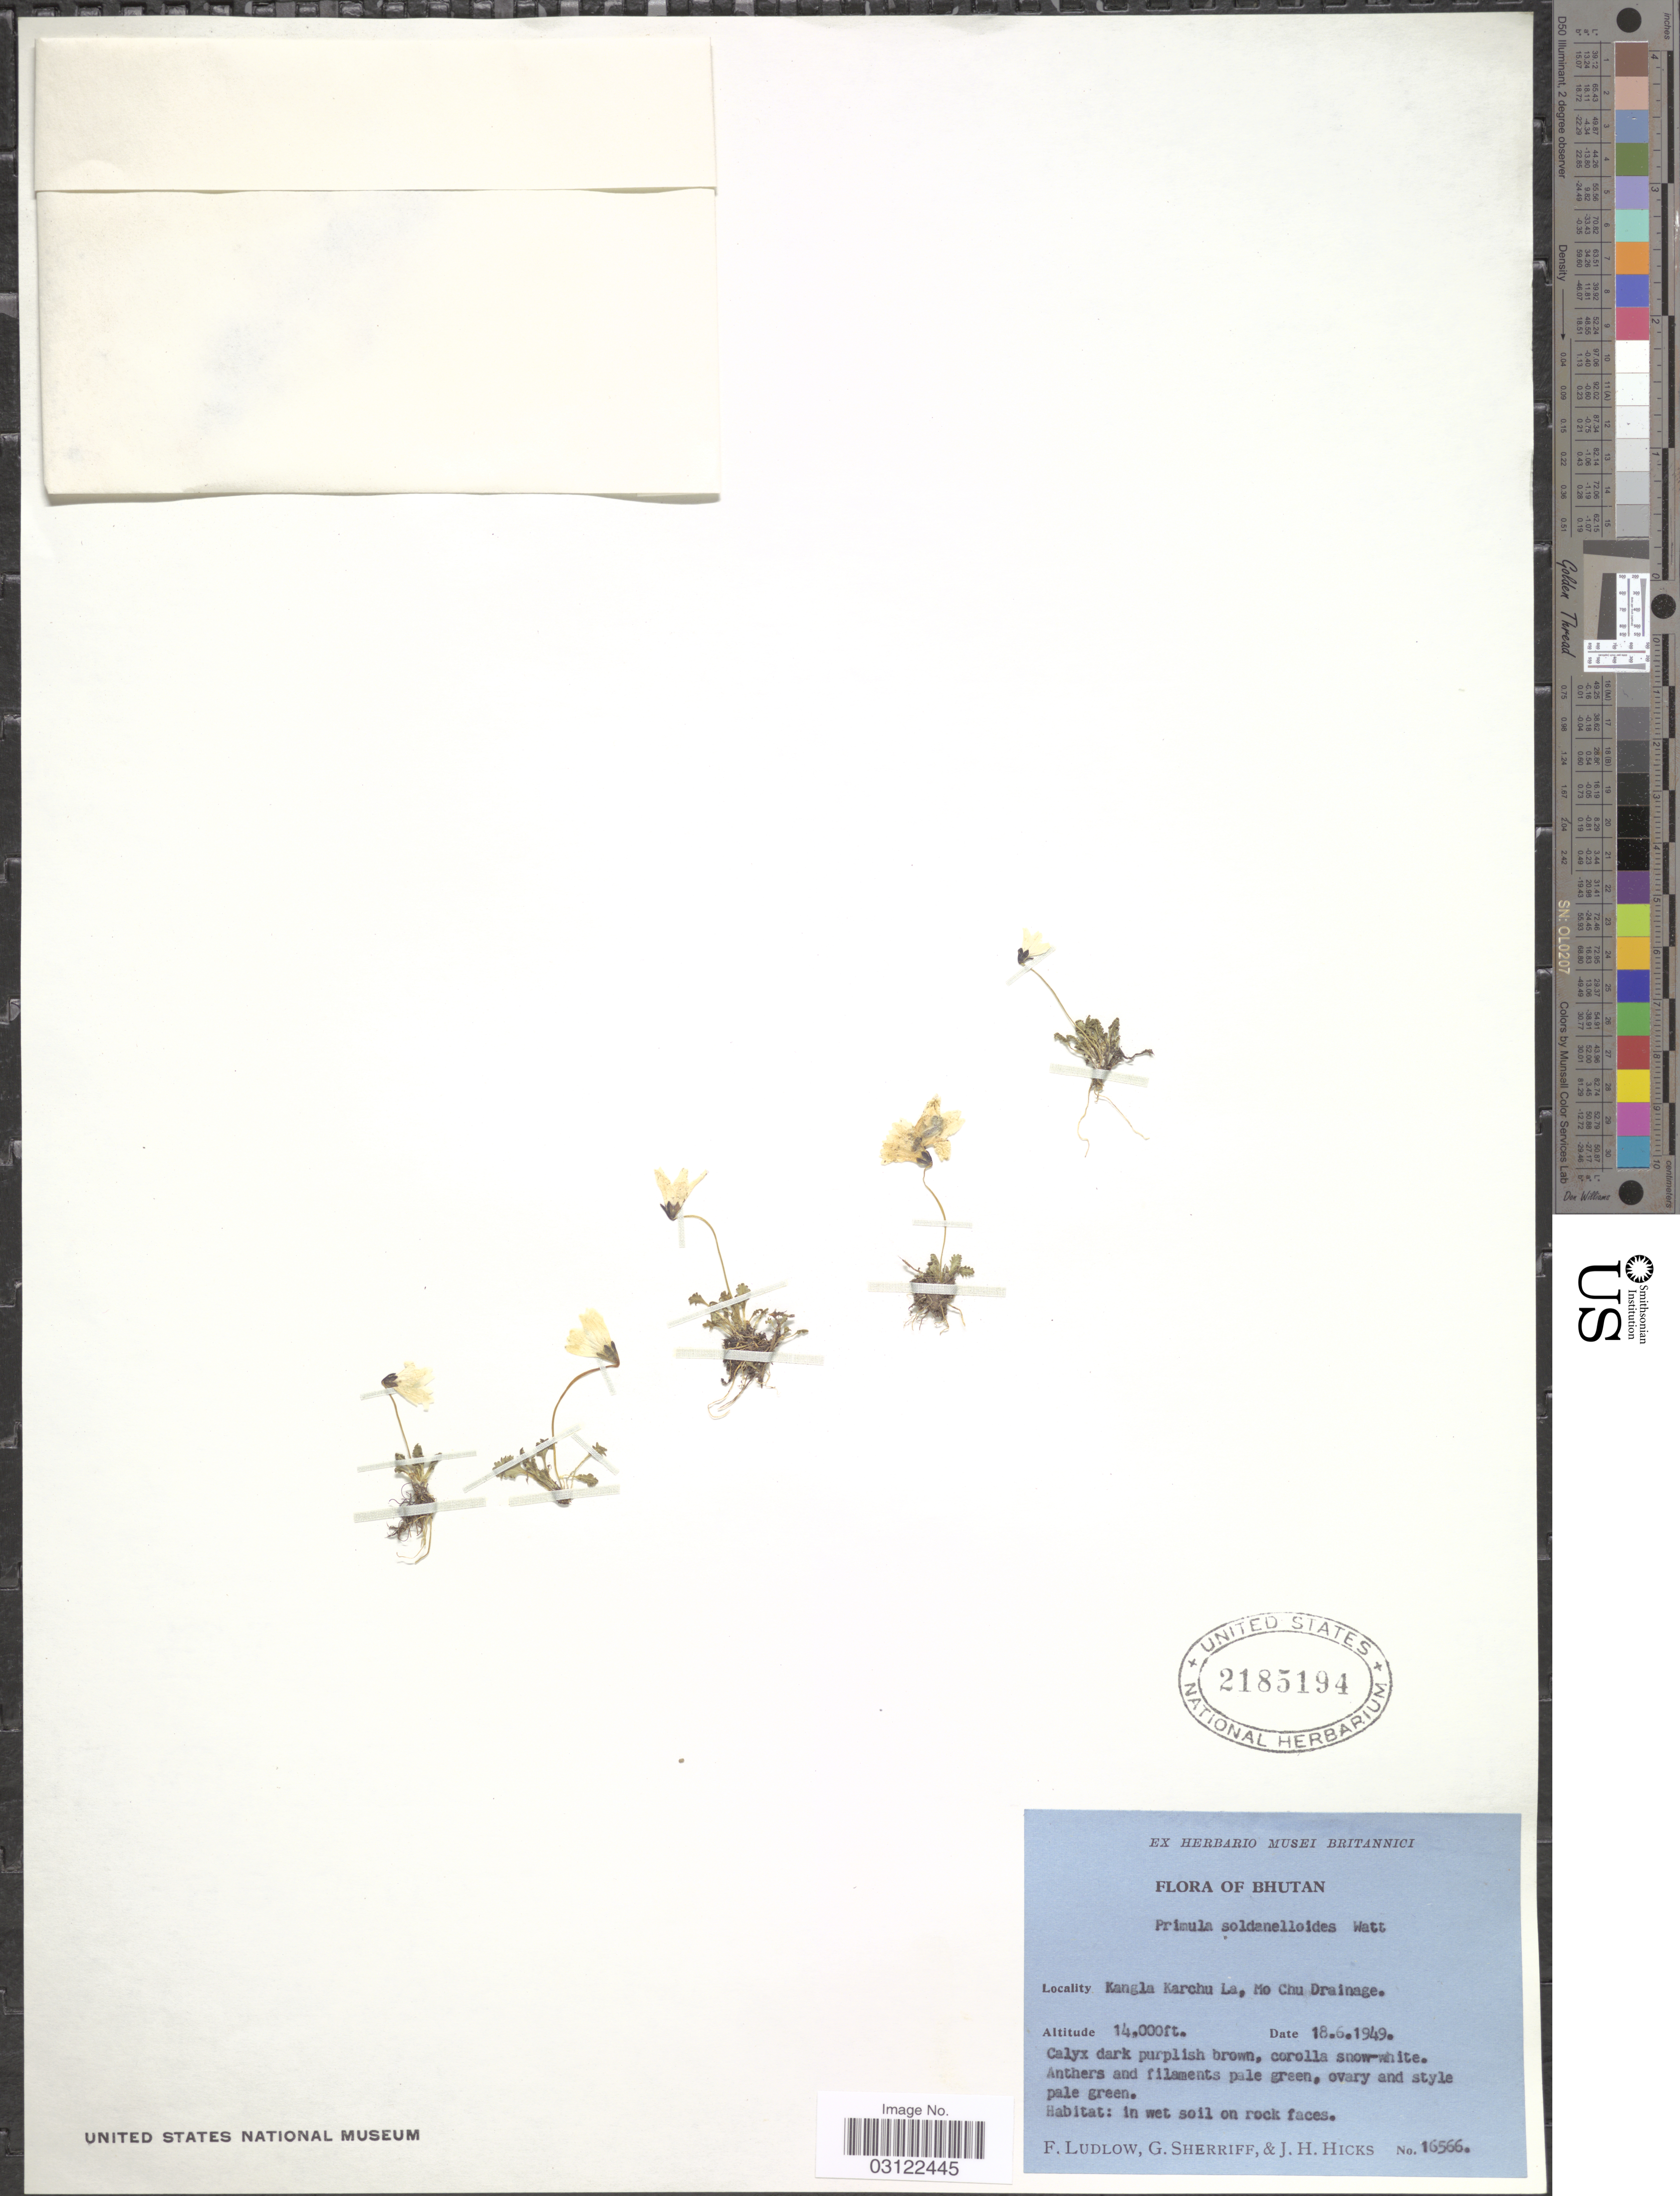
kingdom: Plantae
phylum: Tracheophyta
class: Magnoliopsida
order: Ericales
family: Primulaceae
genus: Primula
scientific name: Primula soldanelloides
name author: Watt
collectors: F. Ludlow, G. Sherriff & J. H. Hicks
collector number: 16566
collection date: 1949-06-18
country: Bhutan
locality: Kagla Karchu La, Mo Chu Drainage.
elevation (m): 4267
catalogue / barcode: US 2185194